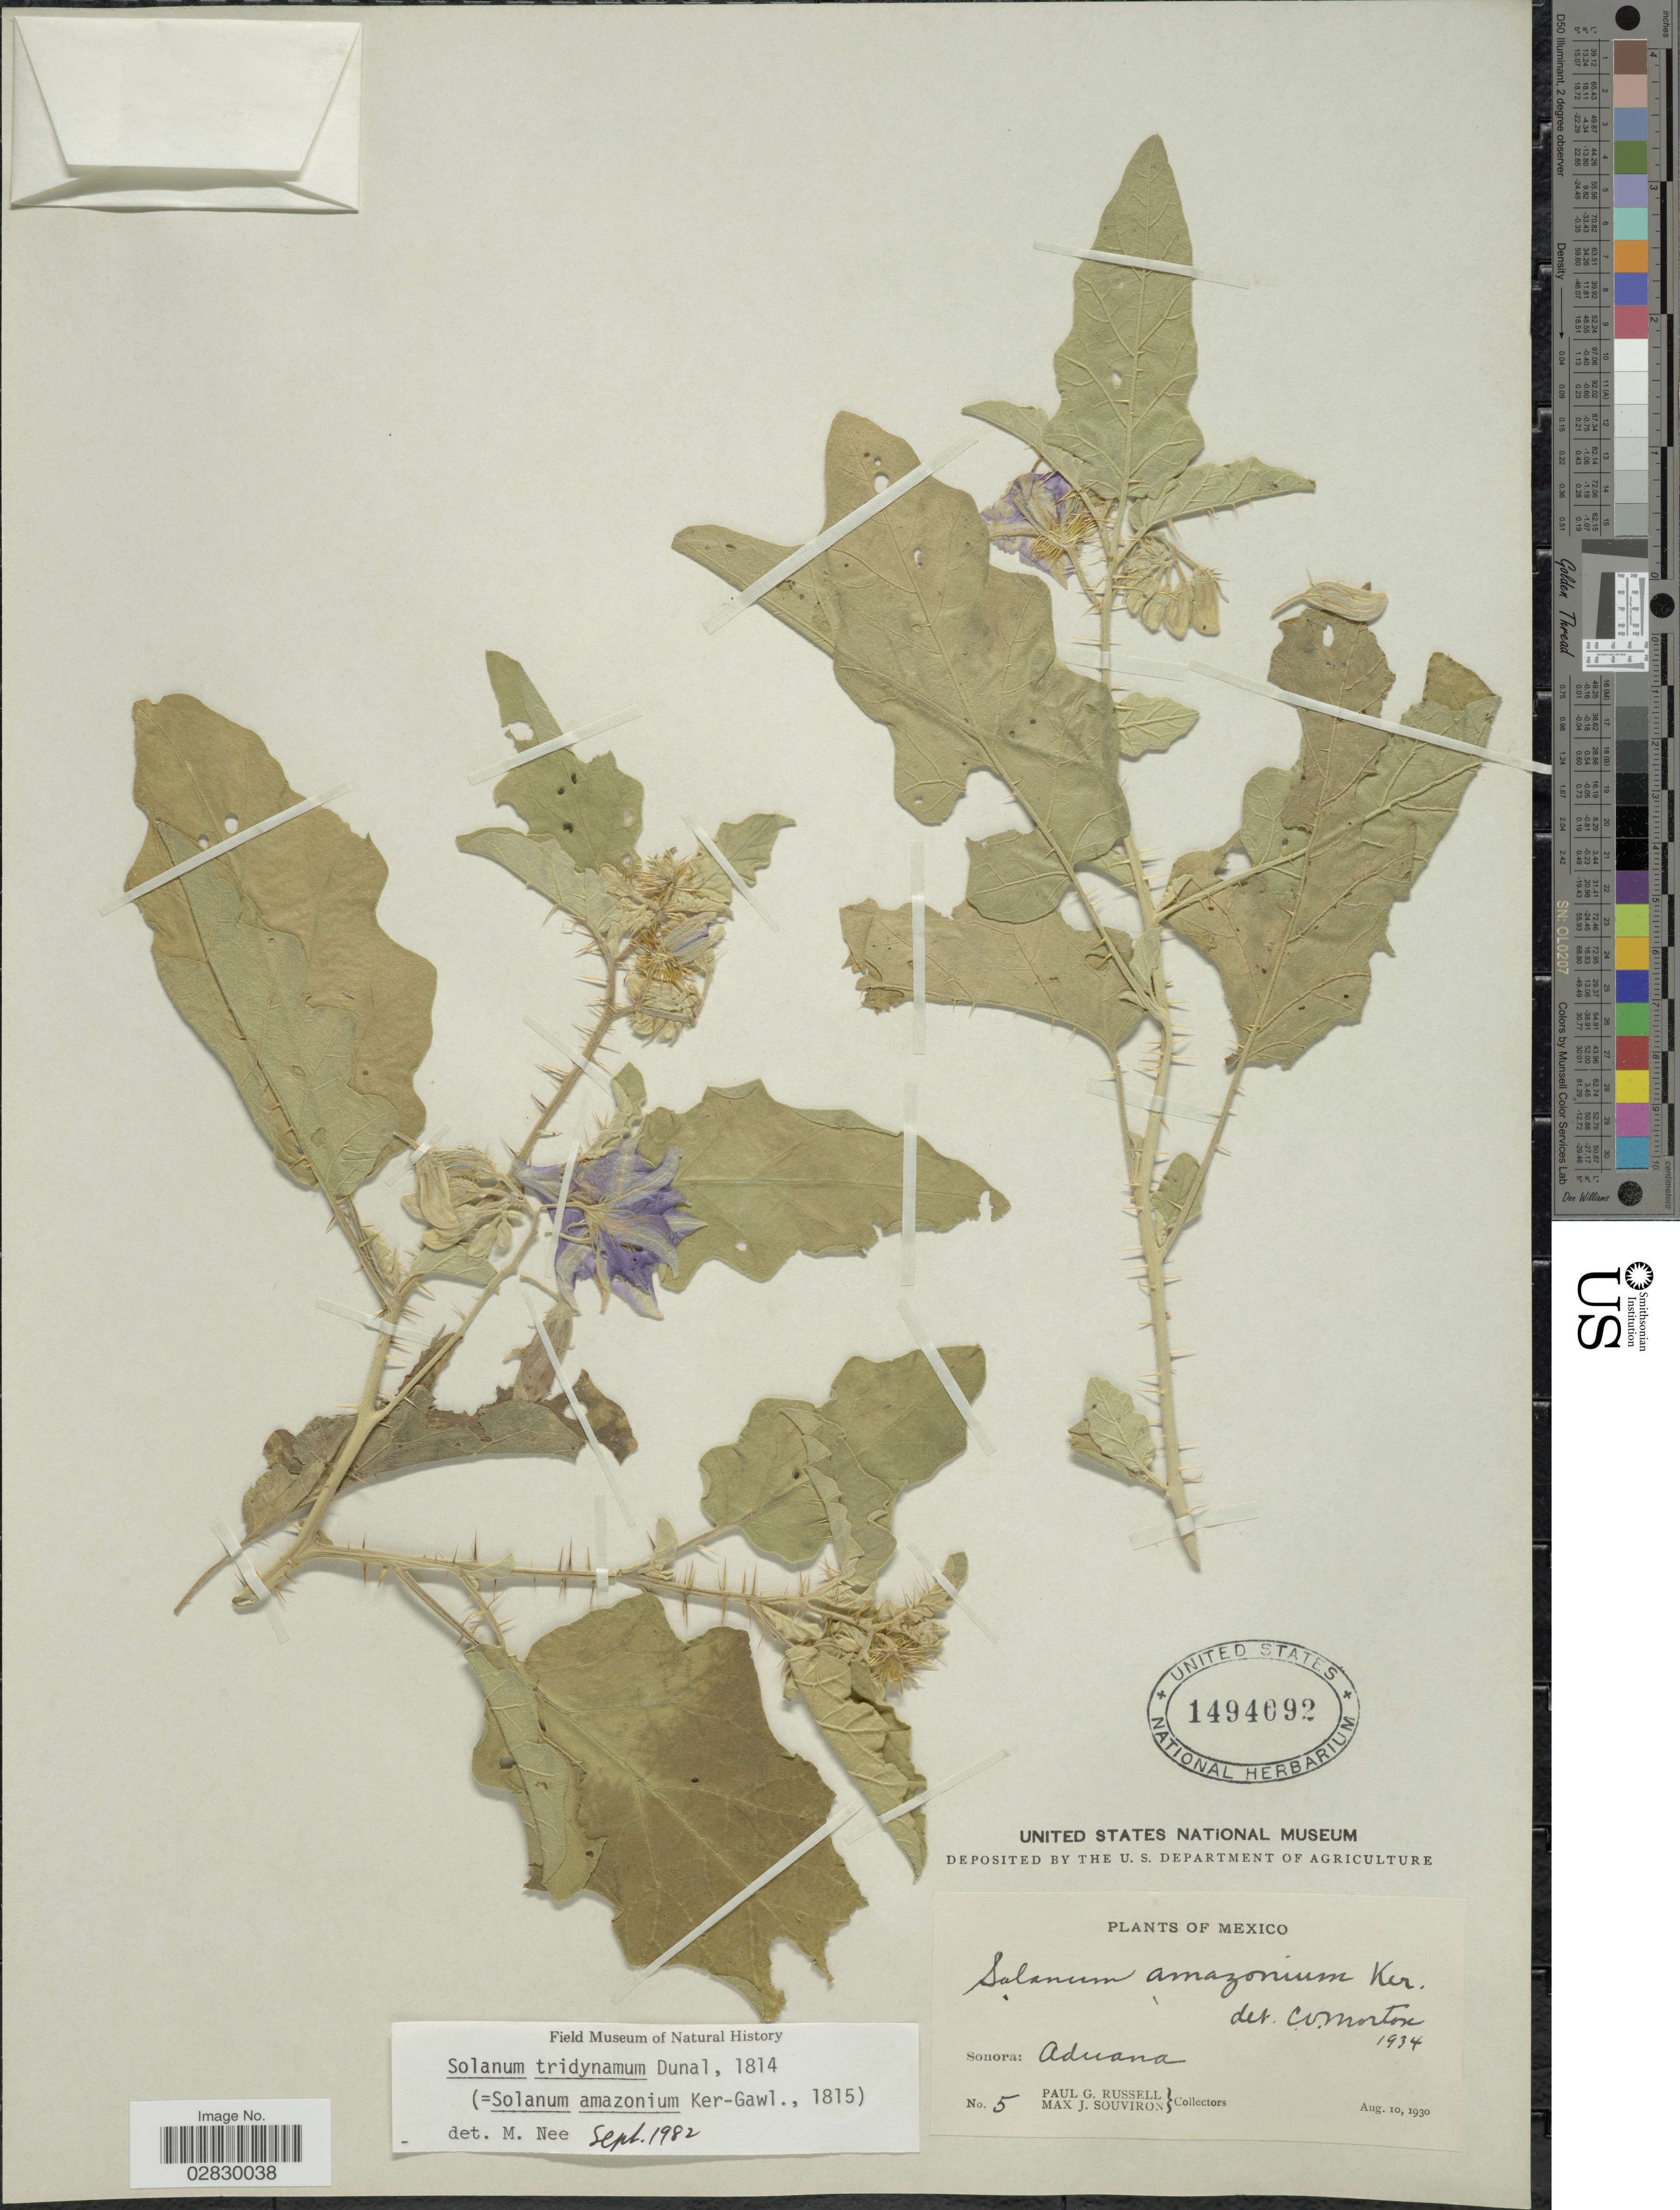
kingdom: Plantae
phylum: Tracheophyta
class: Magnoliopsida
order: Solanales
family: Solanaceae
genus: Solanum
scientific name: Solanum houstonii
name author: Dunal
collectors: P. G. Russell & M. J. Souviron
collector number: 5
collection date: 1930-08-10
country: Mexico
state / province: Sonora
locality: Aduana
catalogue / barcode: US 1494092